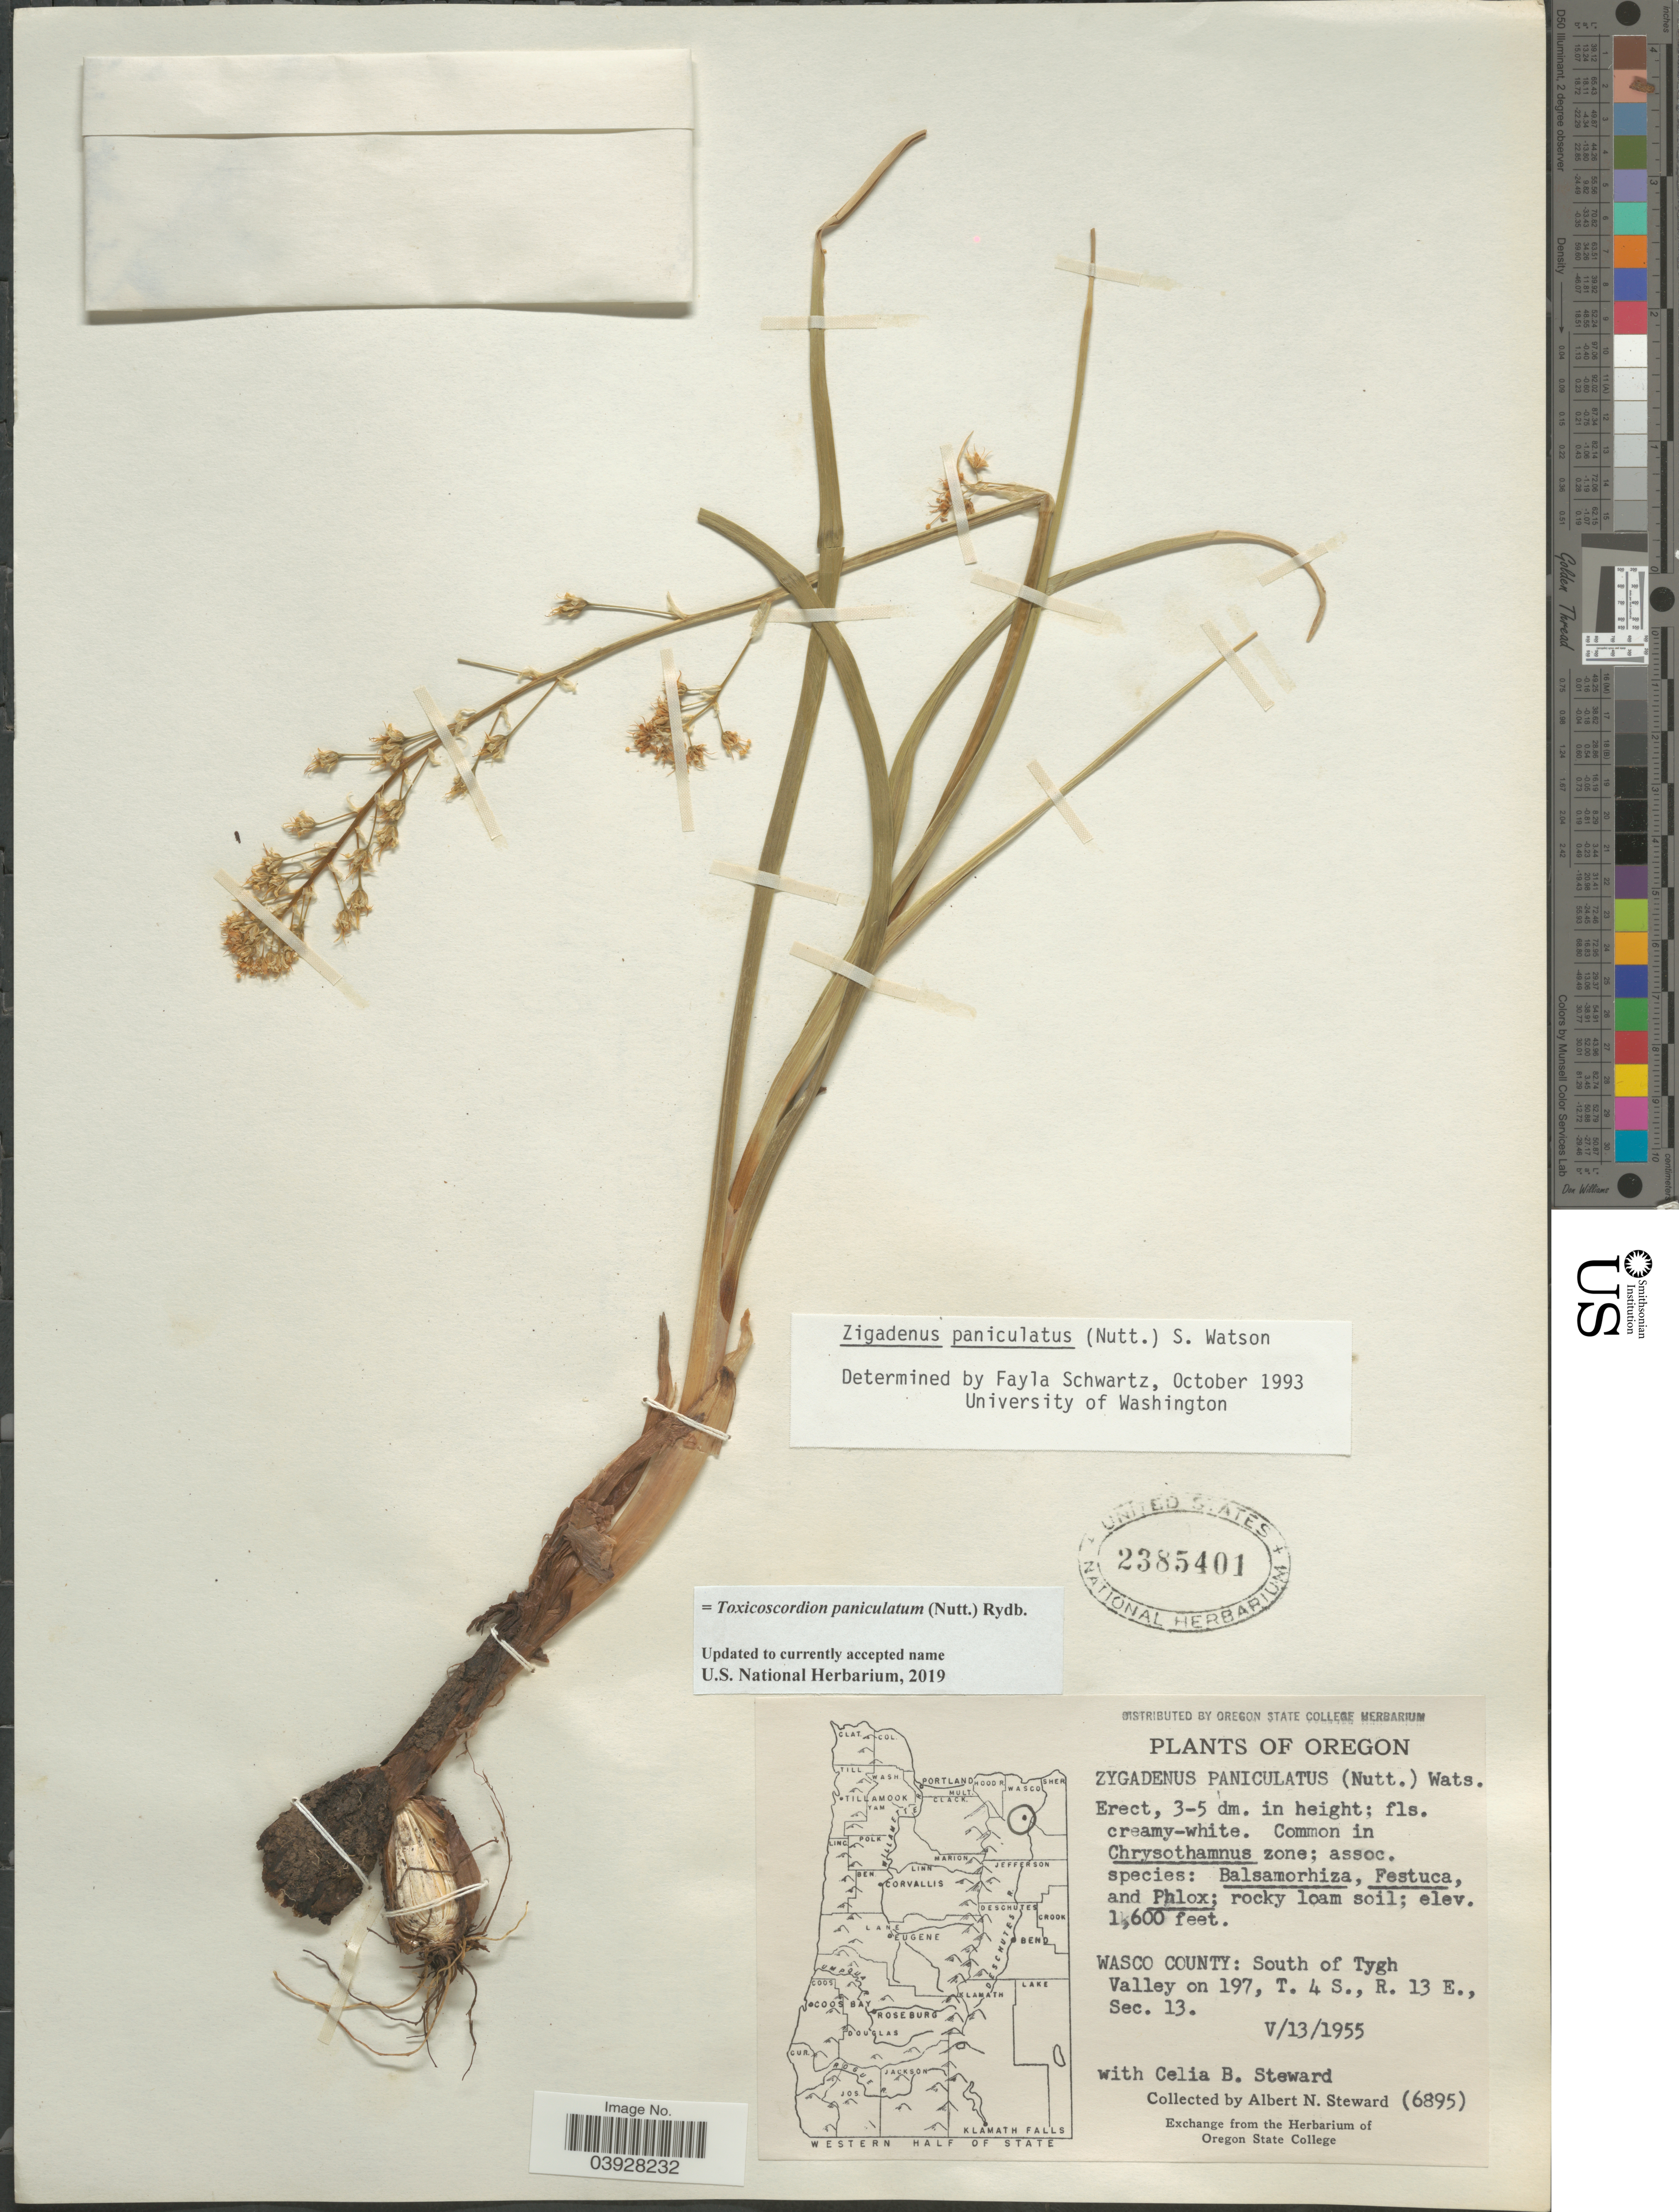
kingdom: Plantae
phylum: Tracheophyta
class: Liliopsida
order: Liliales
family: Melanthiaceae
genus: Toxicoscordion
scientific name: Toxicoscordion paniculatum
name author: (Nutt.) Rydb.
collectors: A. N. Steward & C. Steward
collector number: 6895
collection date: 1955-05-13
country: United States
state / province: Oregon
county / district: Wasco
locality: Wasco County: South of Tygh Valley on 197, T. 4 S., R. 13 E., Sec. 13.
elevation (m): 488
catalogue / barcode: US 2385401